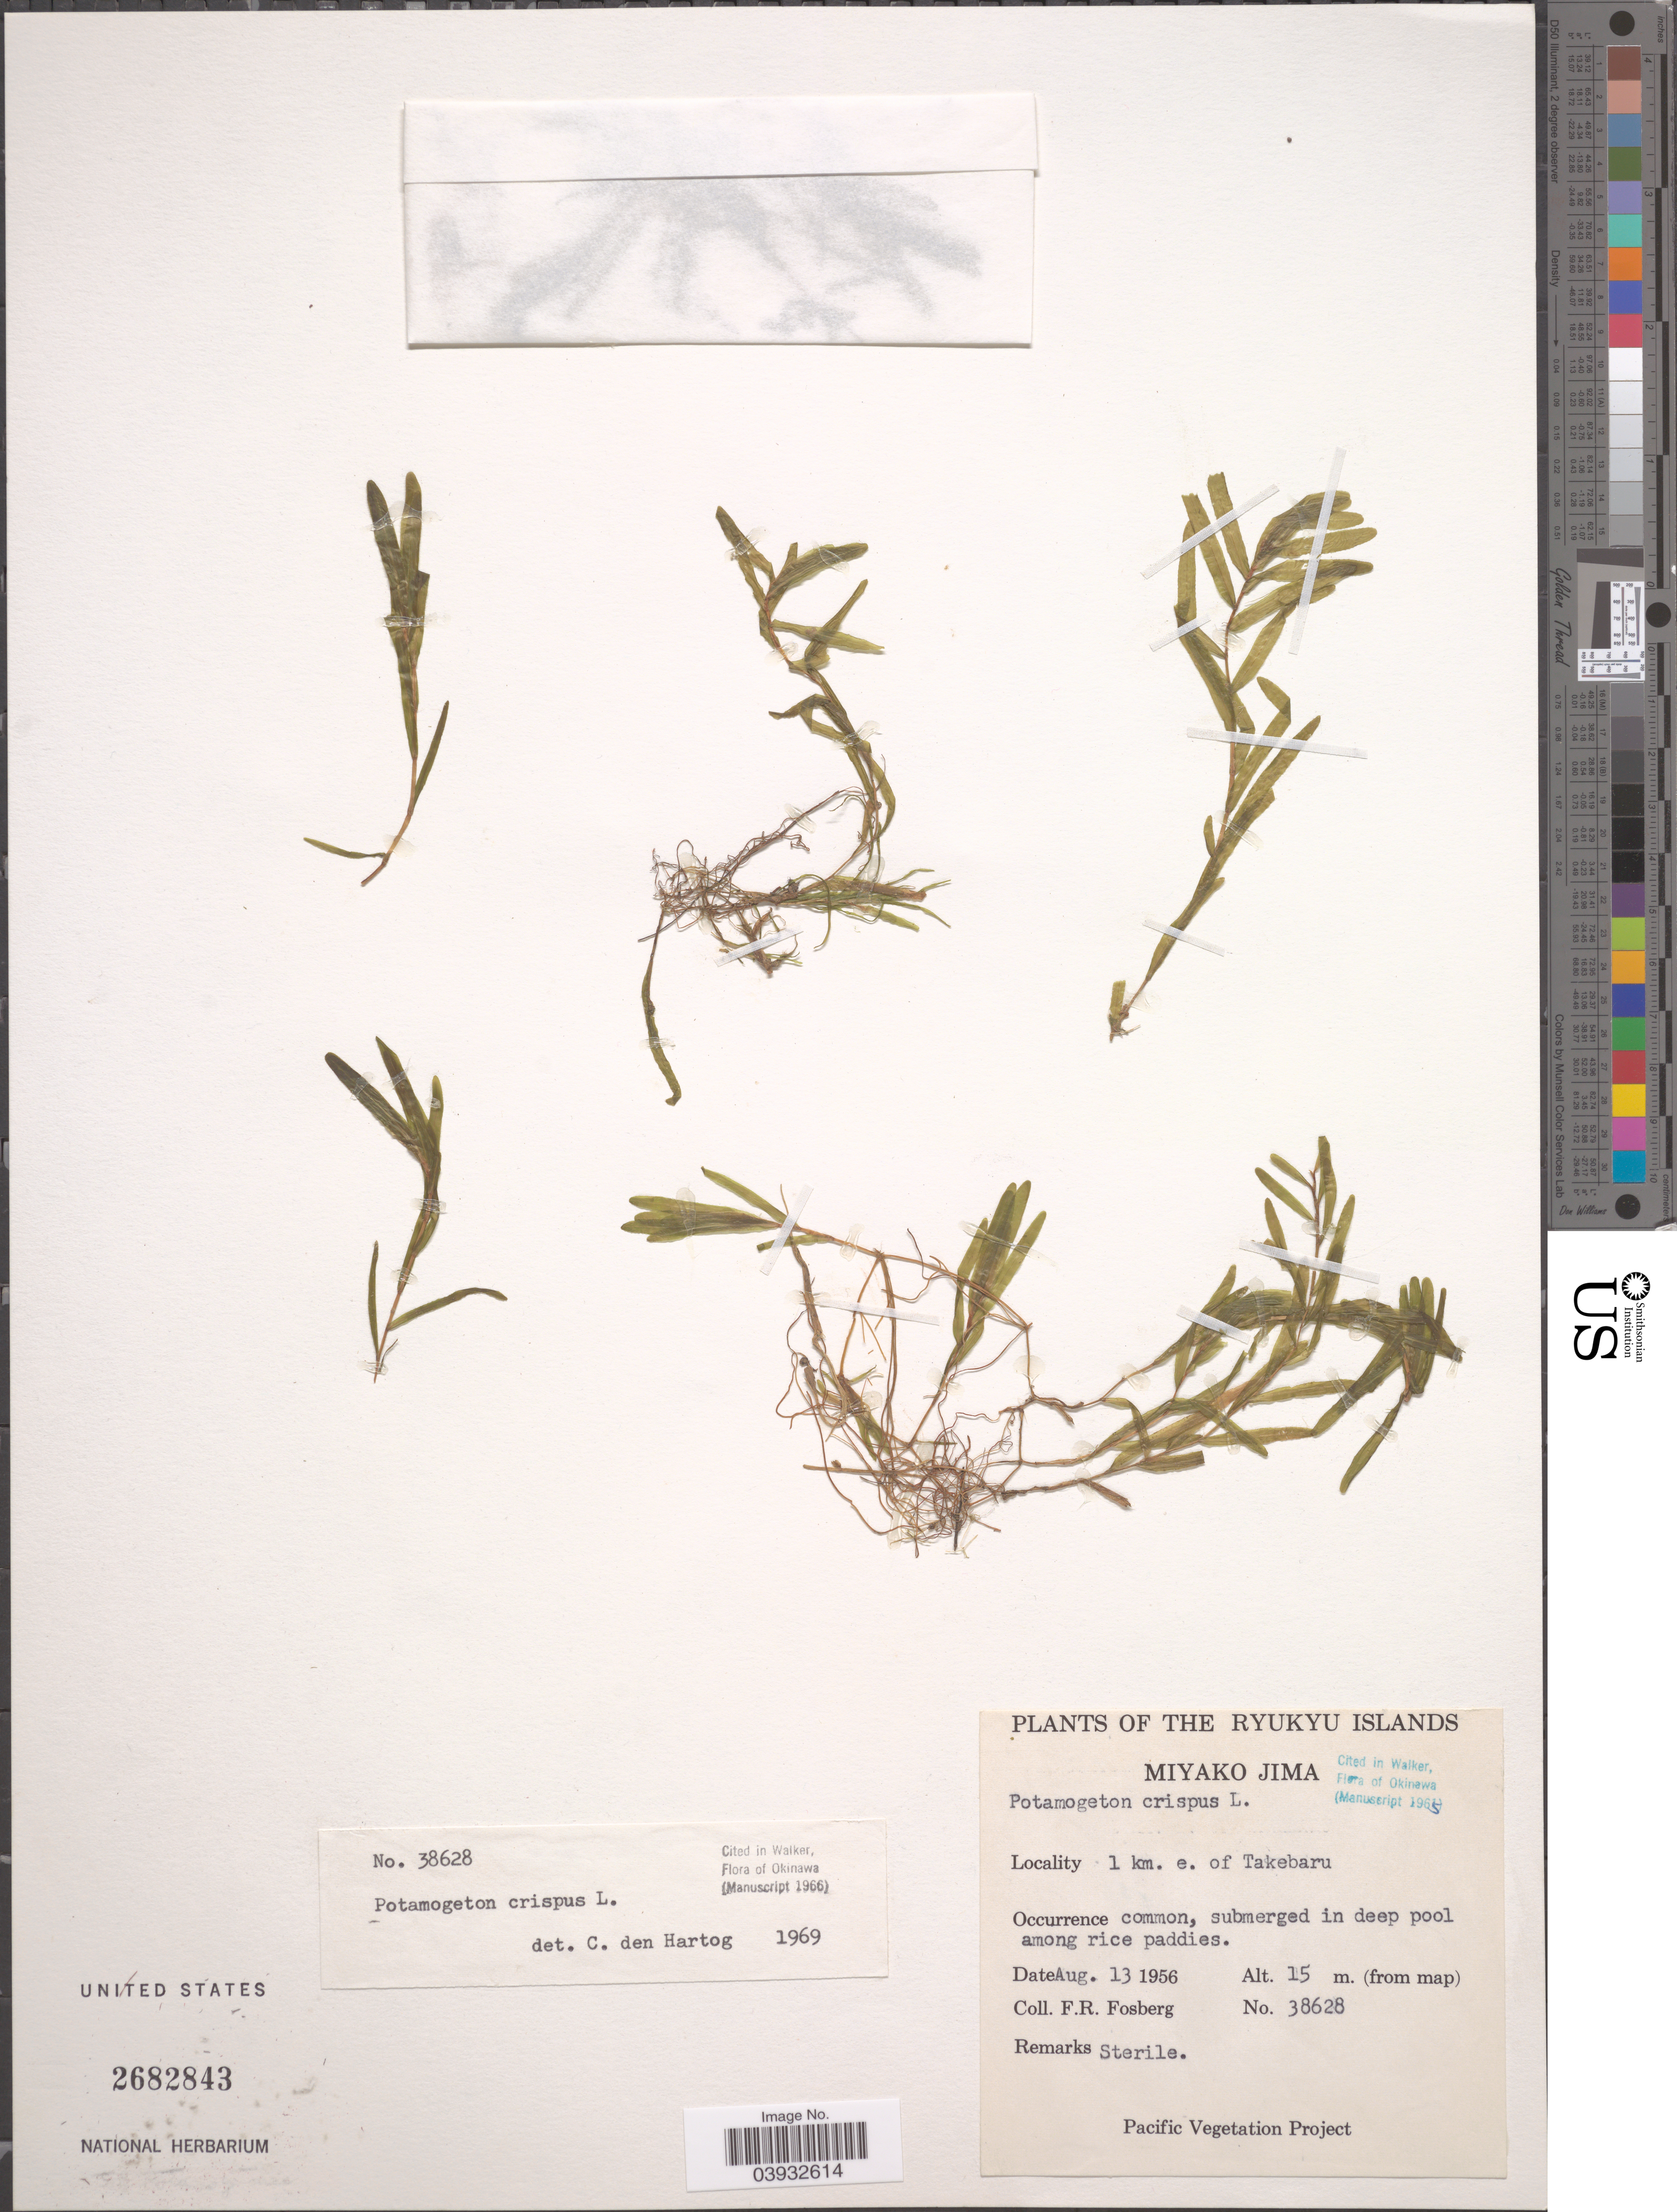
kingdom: Plantae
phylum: Tracheophyta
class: Liliopsida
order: Alismatales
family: Potamogetonaceae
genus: Potamogeton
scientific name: Potamogeton crispus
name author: L.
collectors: F. R. Fosberg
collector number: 38628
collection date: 1956-08-13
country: Japan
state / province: Okinawa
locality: Ryukyu Islands. Miyako Jima. 1 km. e. of Takebaru.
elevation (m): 15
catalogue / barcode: US 2682843